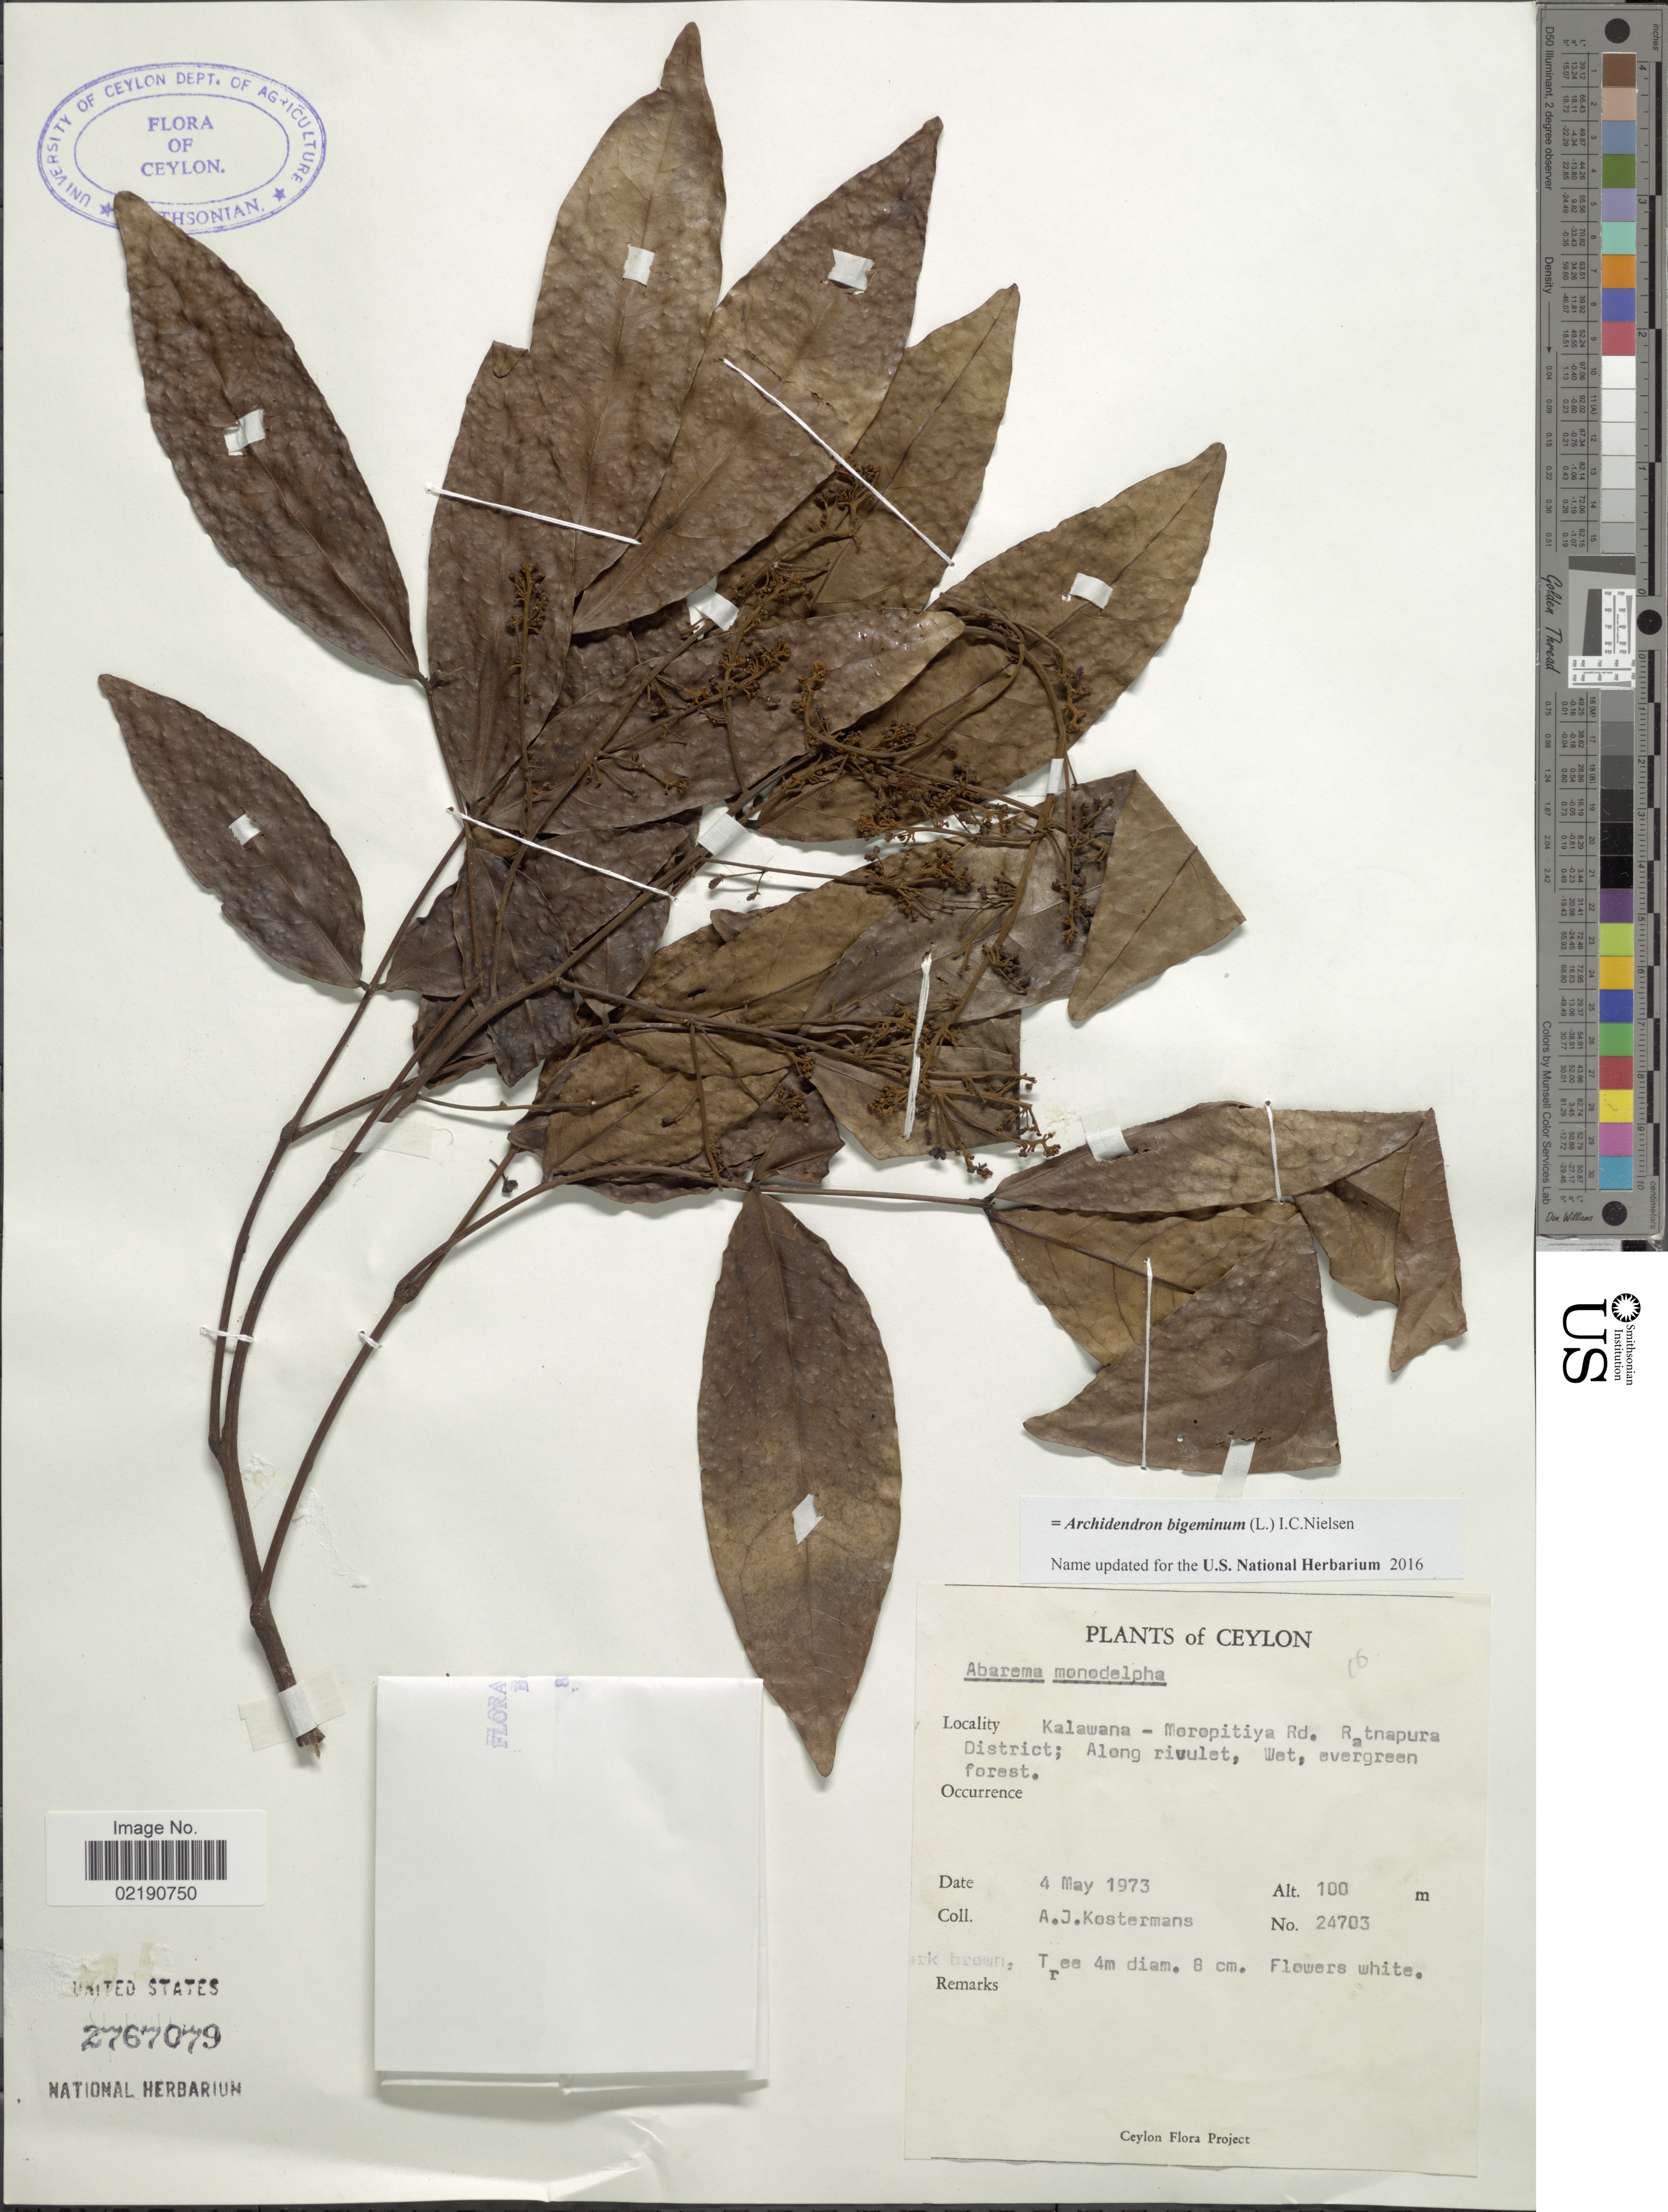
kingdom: Plantae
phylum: Tracheophyta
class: Magnoliopsida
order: Fabales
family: Fabaceae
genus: Archidendron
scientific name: Archidendron bigeminum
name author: I.C. Nielsen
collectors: A. J. G. Kostermans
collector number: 24703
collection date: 1973-05-04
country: Sri Lanka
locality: Ceylon, Kalawana-Moropitiya Rd., Ratnapura District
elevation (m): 100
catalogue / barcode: US 2767079